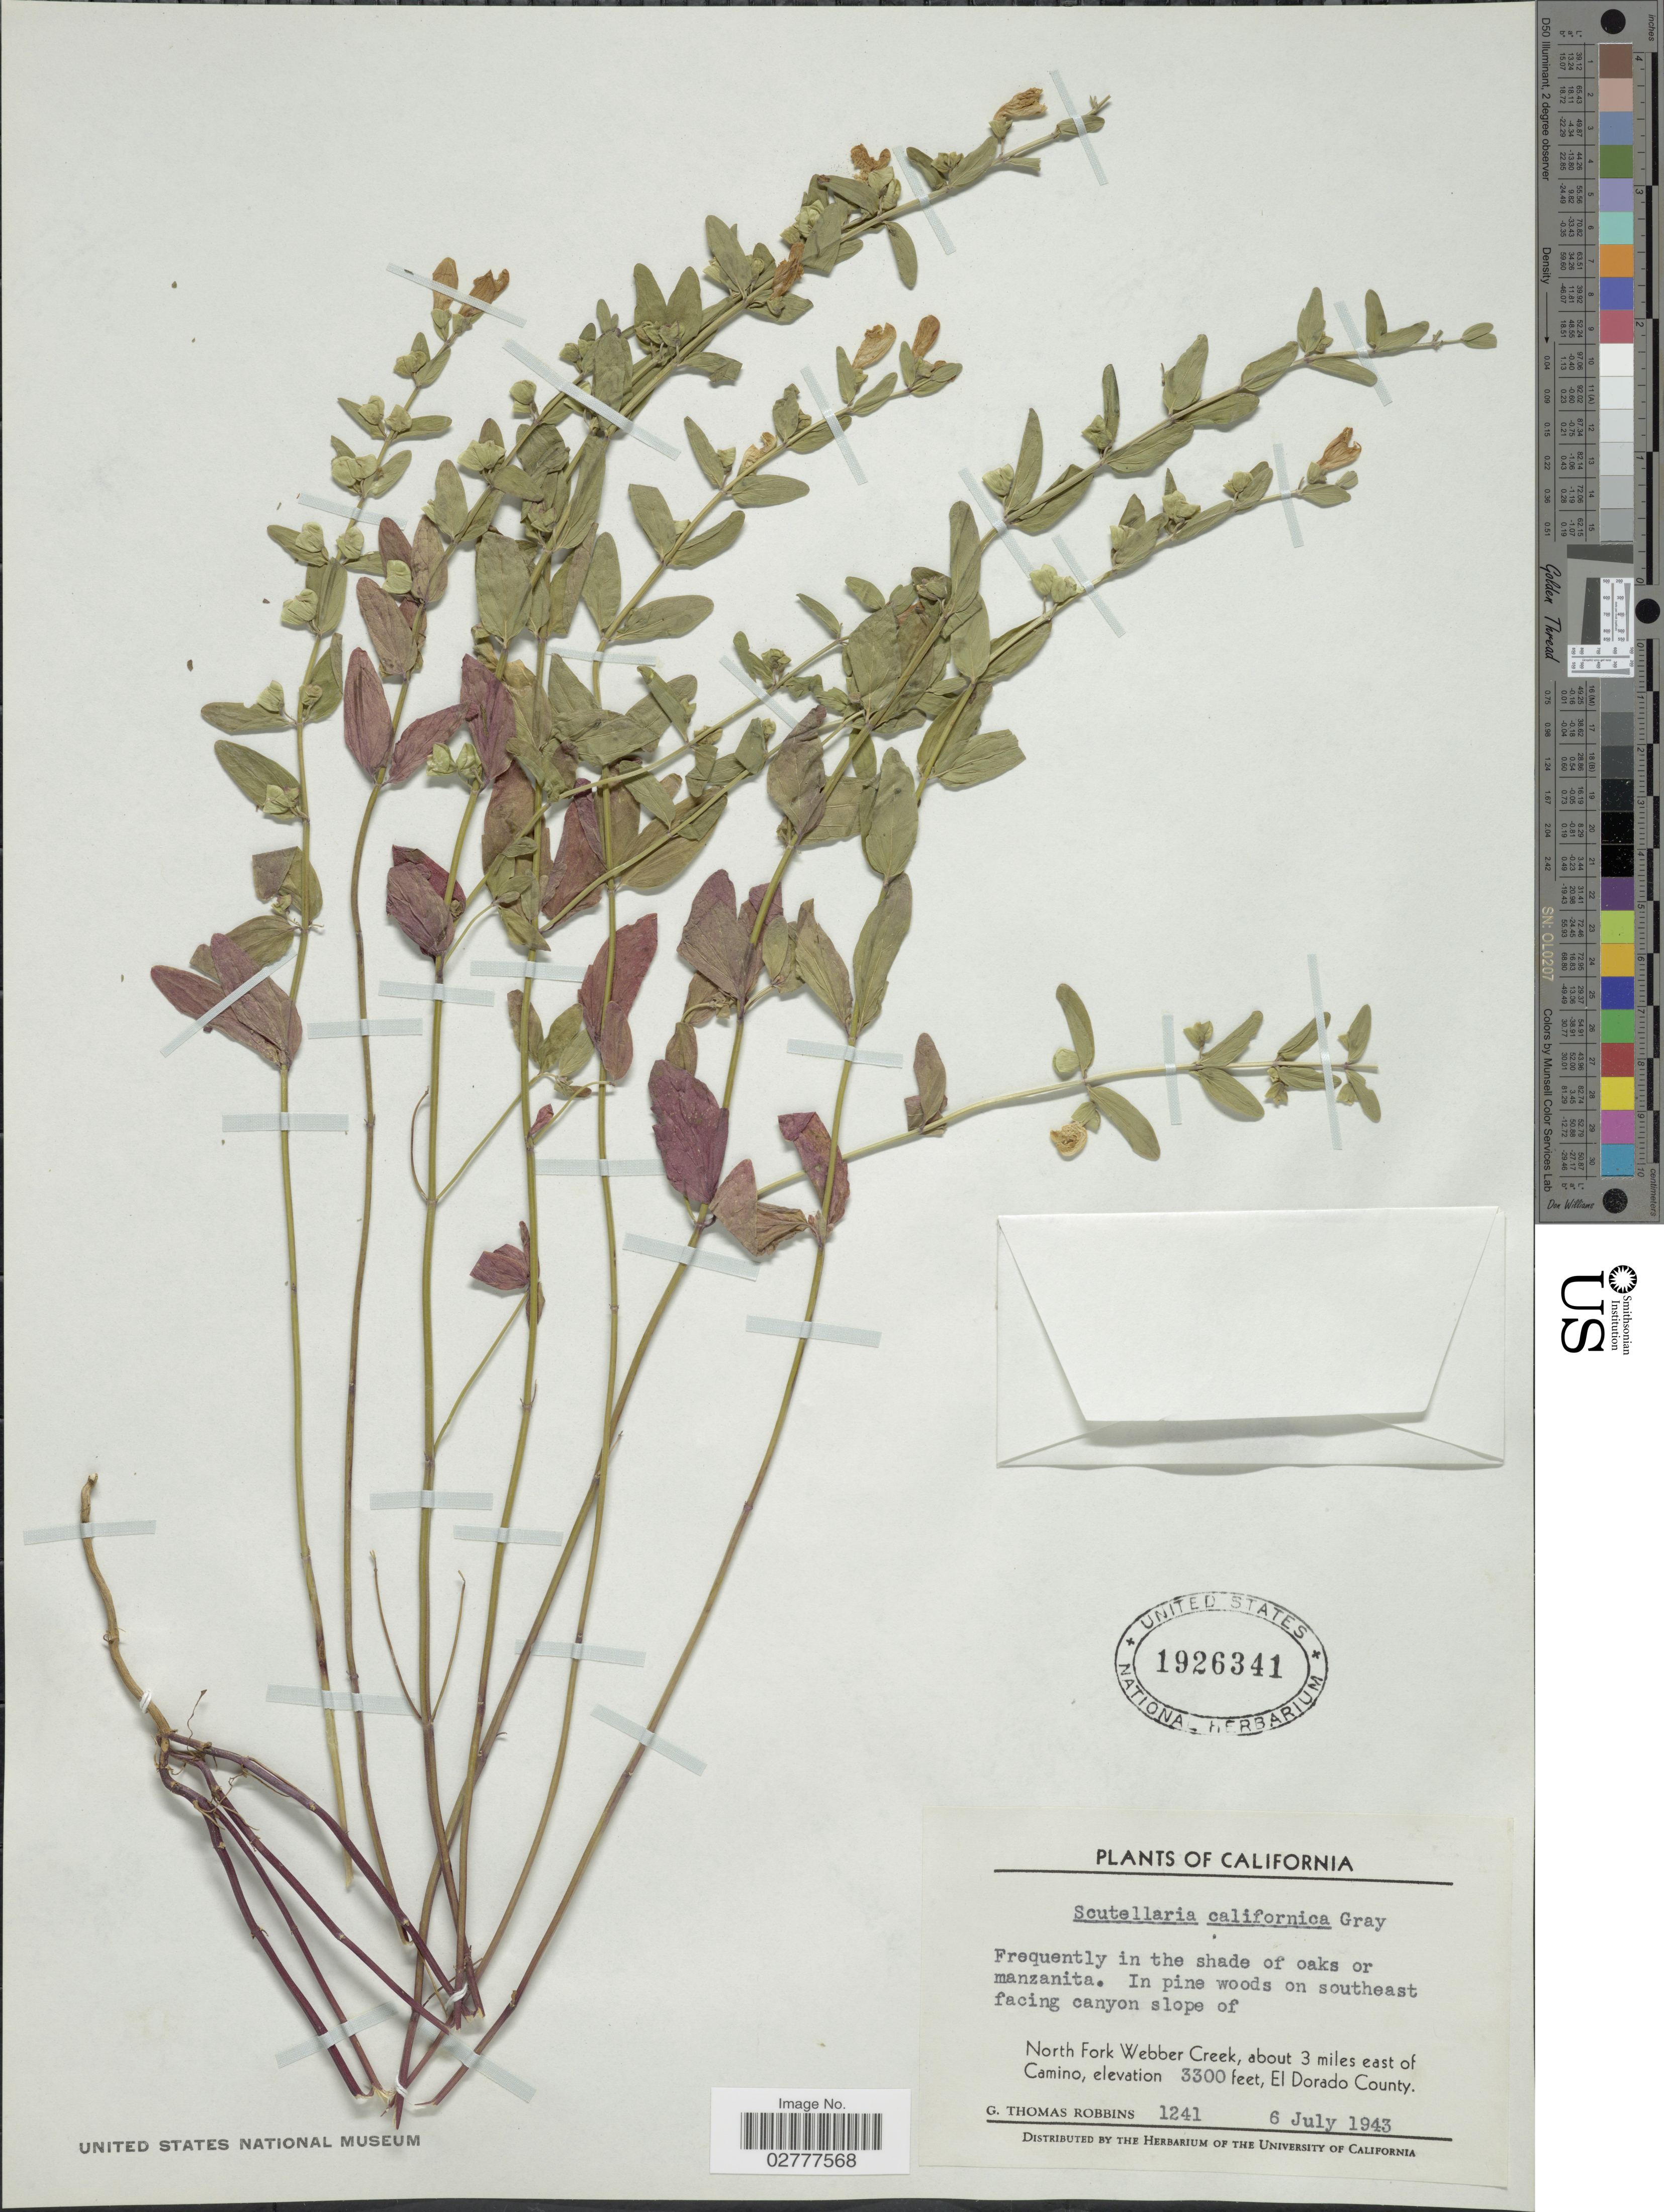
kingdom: Plantae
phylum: Tracheophyta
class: Magnoliopsida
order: Lamiales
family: Lamiaceae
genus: Scutellaria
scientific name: Scutellaria californica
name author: A. Gray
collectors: G. T. Robbins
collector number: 1241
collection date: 1943-07-06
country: United States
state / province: California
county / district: El Dorado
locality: On southeast facing canyon slope of North Fork Webber Creek, about 3 miles east of Camino, El Dorado County.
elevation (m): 1006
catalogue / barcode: US 1926341